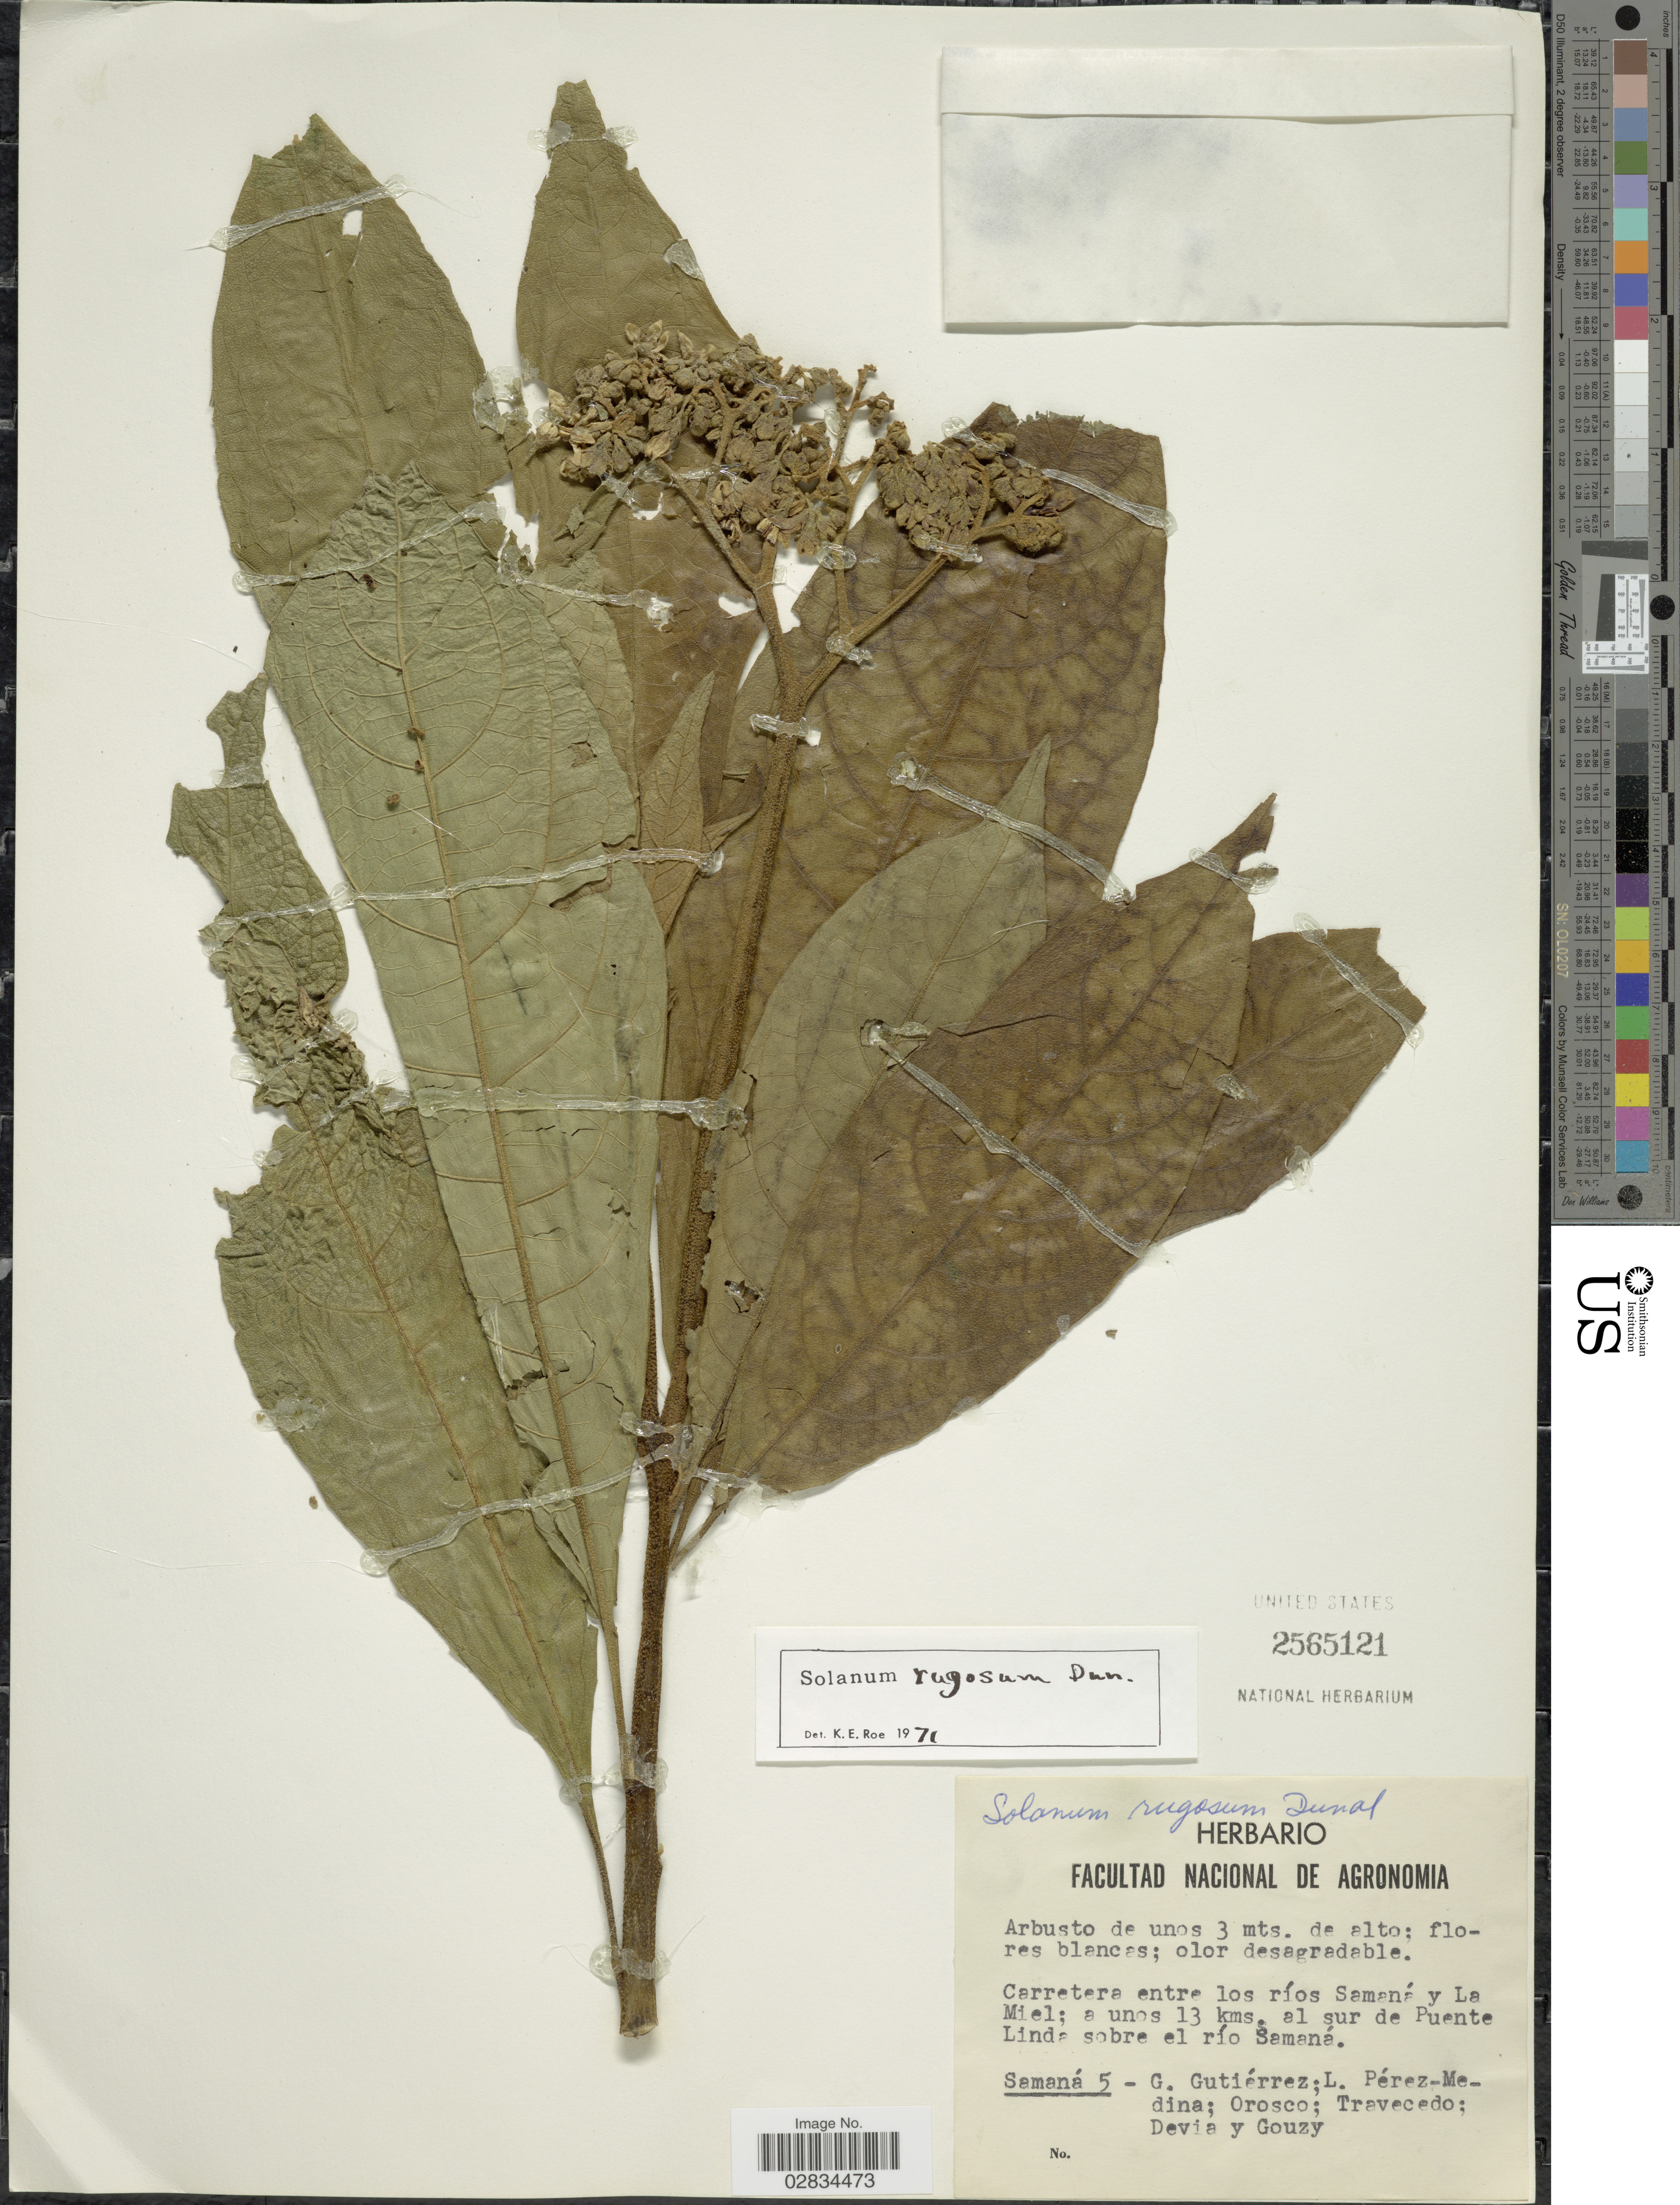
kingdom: Plantae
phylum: Tracheophyta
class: Magnoliopsida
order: Solanales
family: Solanaceae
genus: Solanum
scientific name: Solanum rugosum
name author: Dunal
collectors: G. Gutiérrez, L. Pérez-Medina, Orosco, Travecedo & et al.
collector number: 5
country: Colombia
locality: Carretera entre los ríos Samaná y La Miel; a unos 13 kms. al sur de Puente Linda sobre el río Samaná.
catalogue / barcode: US 2565121